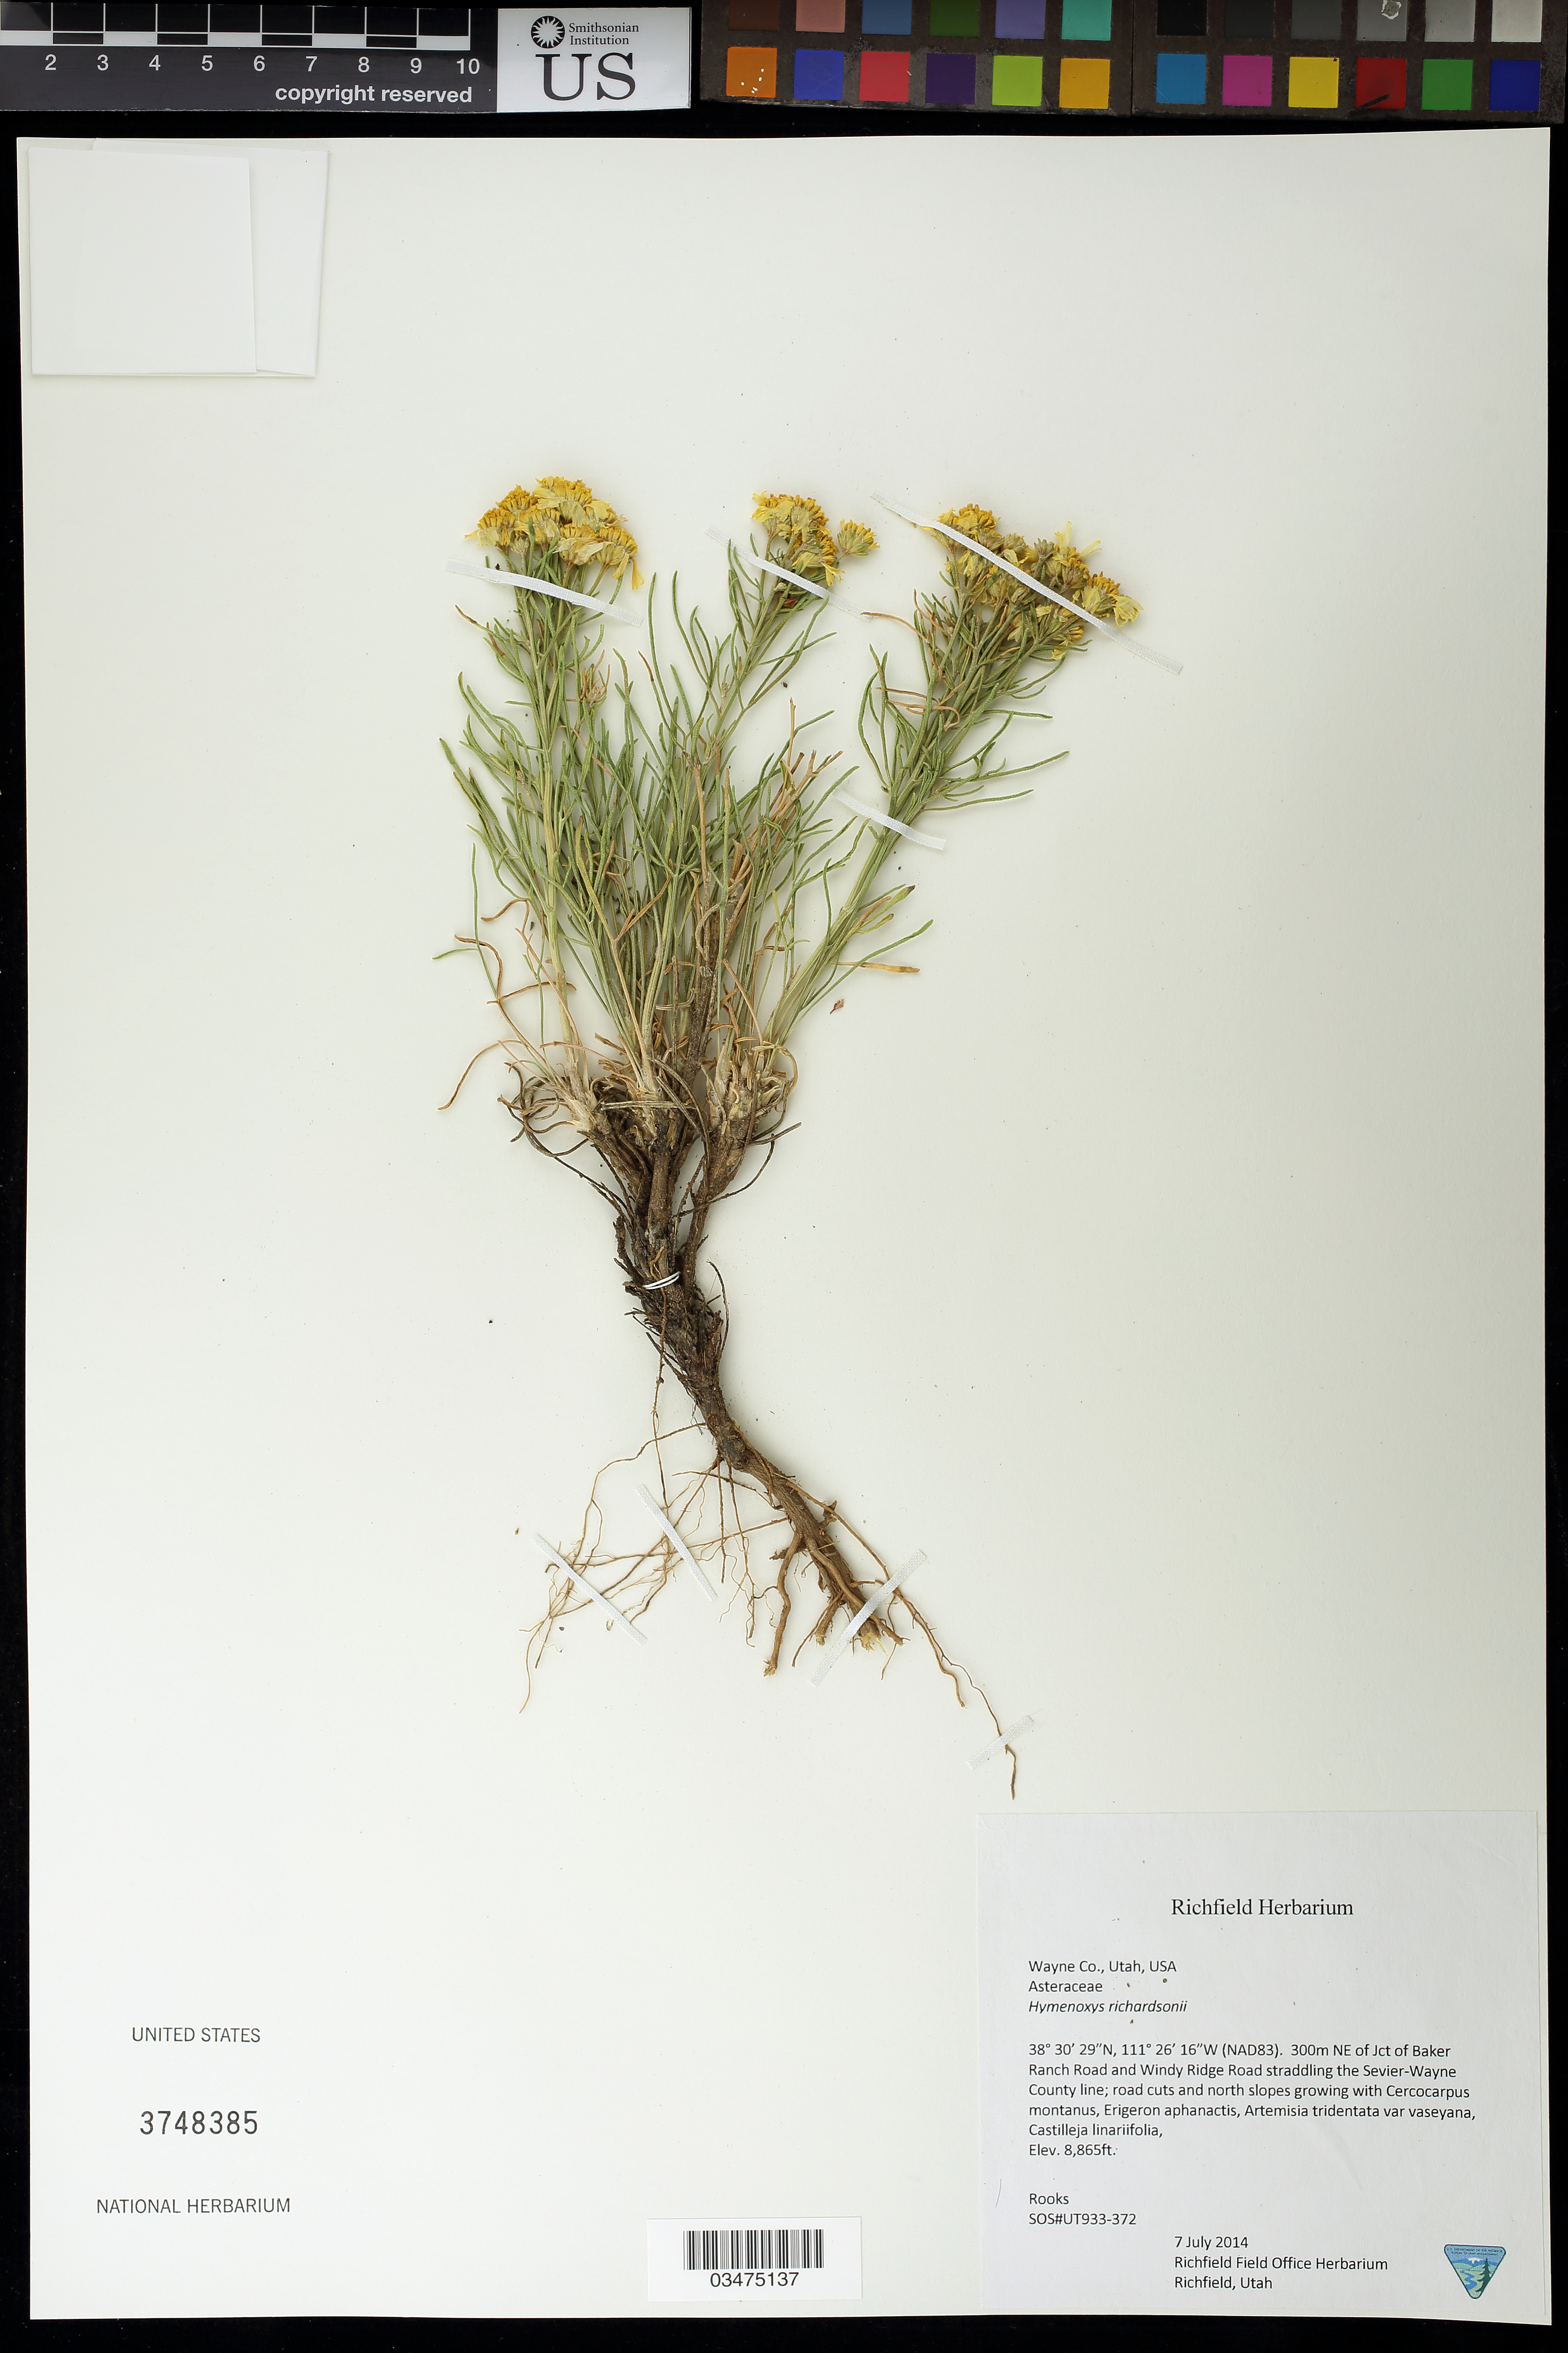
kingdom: Plantae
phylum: Tracheophyta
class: Magnoliopsida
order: Asterales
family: Asteraceae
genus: Hymenoxys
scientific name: Hymenoxys richardsonii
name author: (Hook.) Cockerell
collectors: -. Rooks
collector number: UT933-372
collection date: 2014-07-07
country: United States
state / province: Utah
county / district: Wayne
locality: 300 m NE of jct of Backer Ranch Rd and Windy Ridge Rd straddling the Sevier-Wayne County line.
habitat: With Cercocarpus montanus, Castilleja linariifolia, ect.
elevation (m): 2702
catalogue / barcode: US 3748385